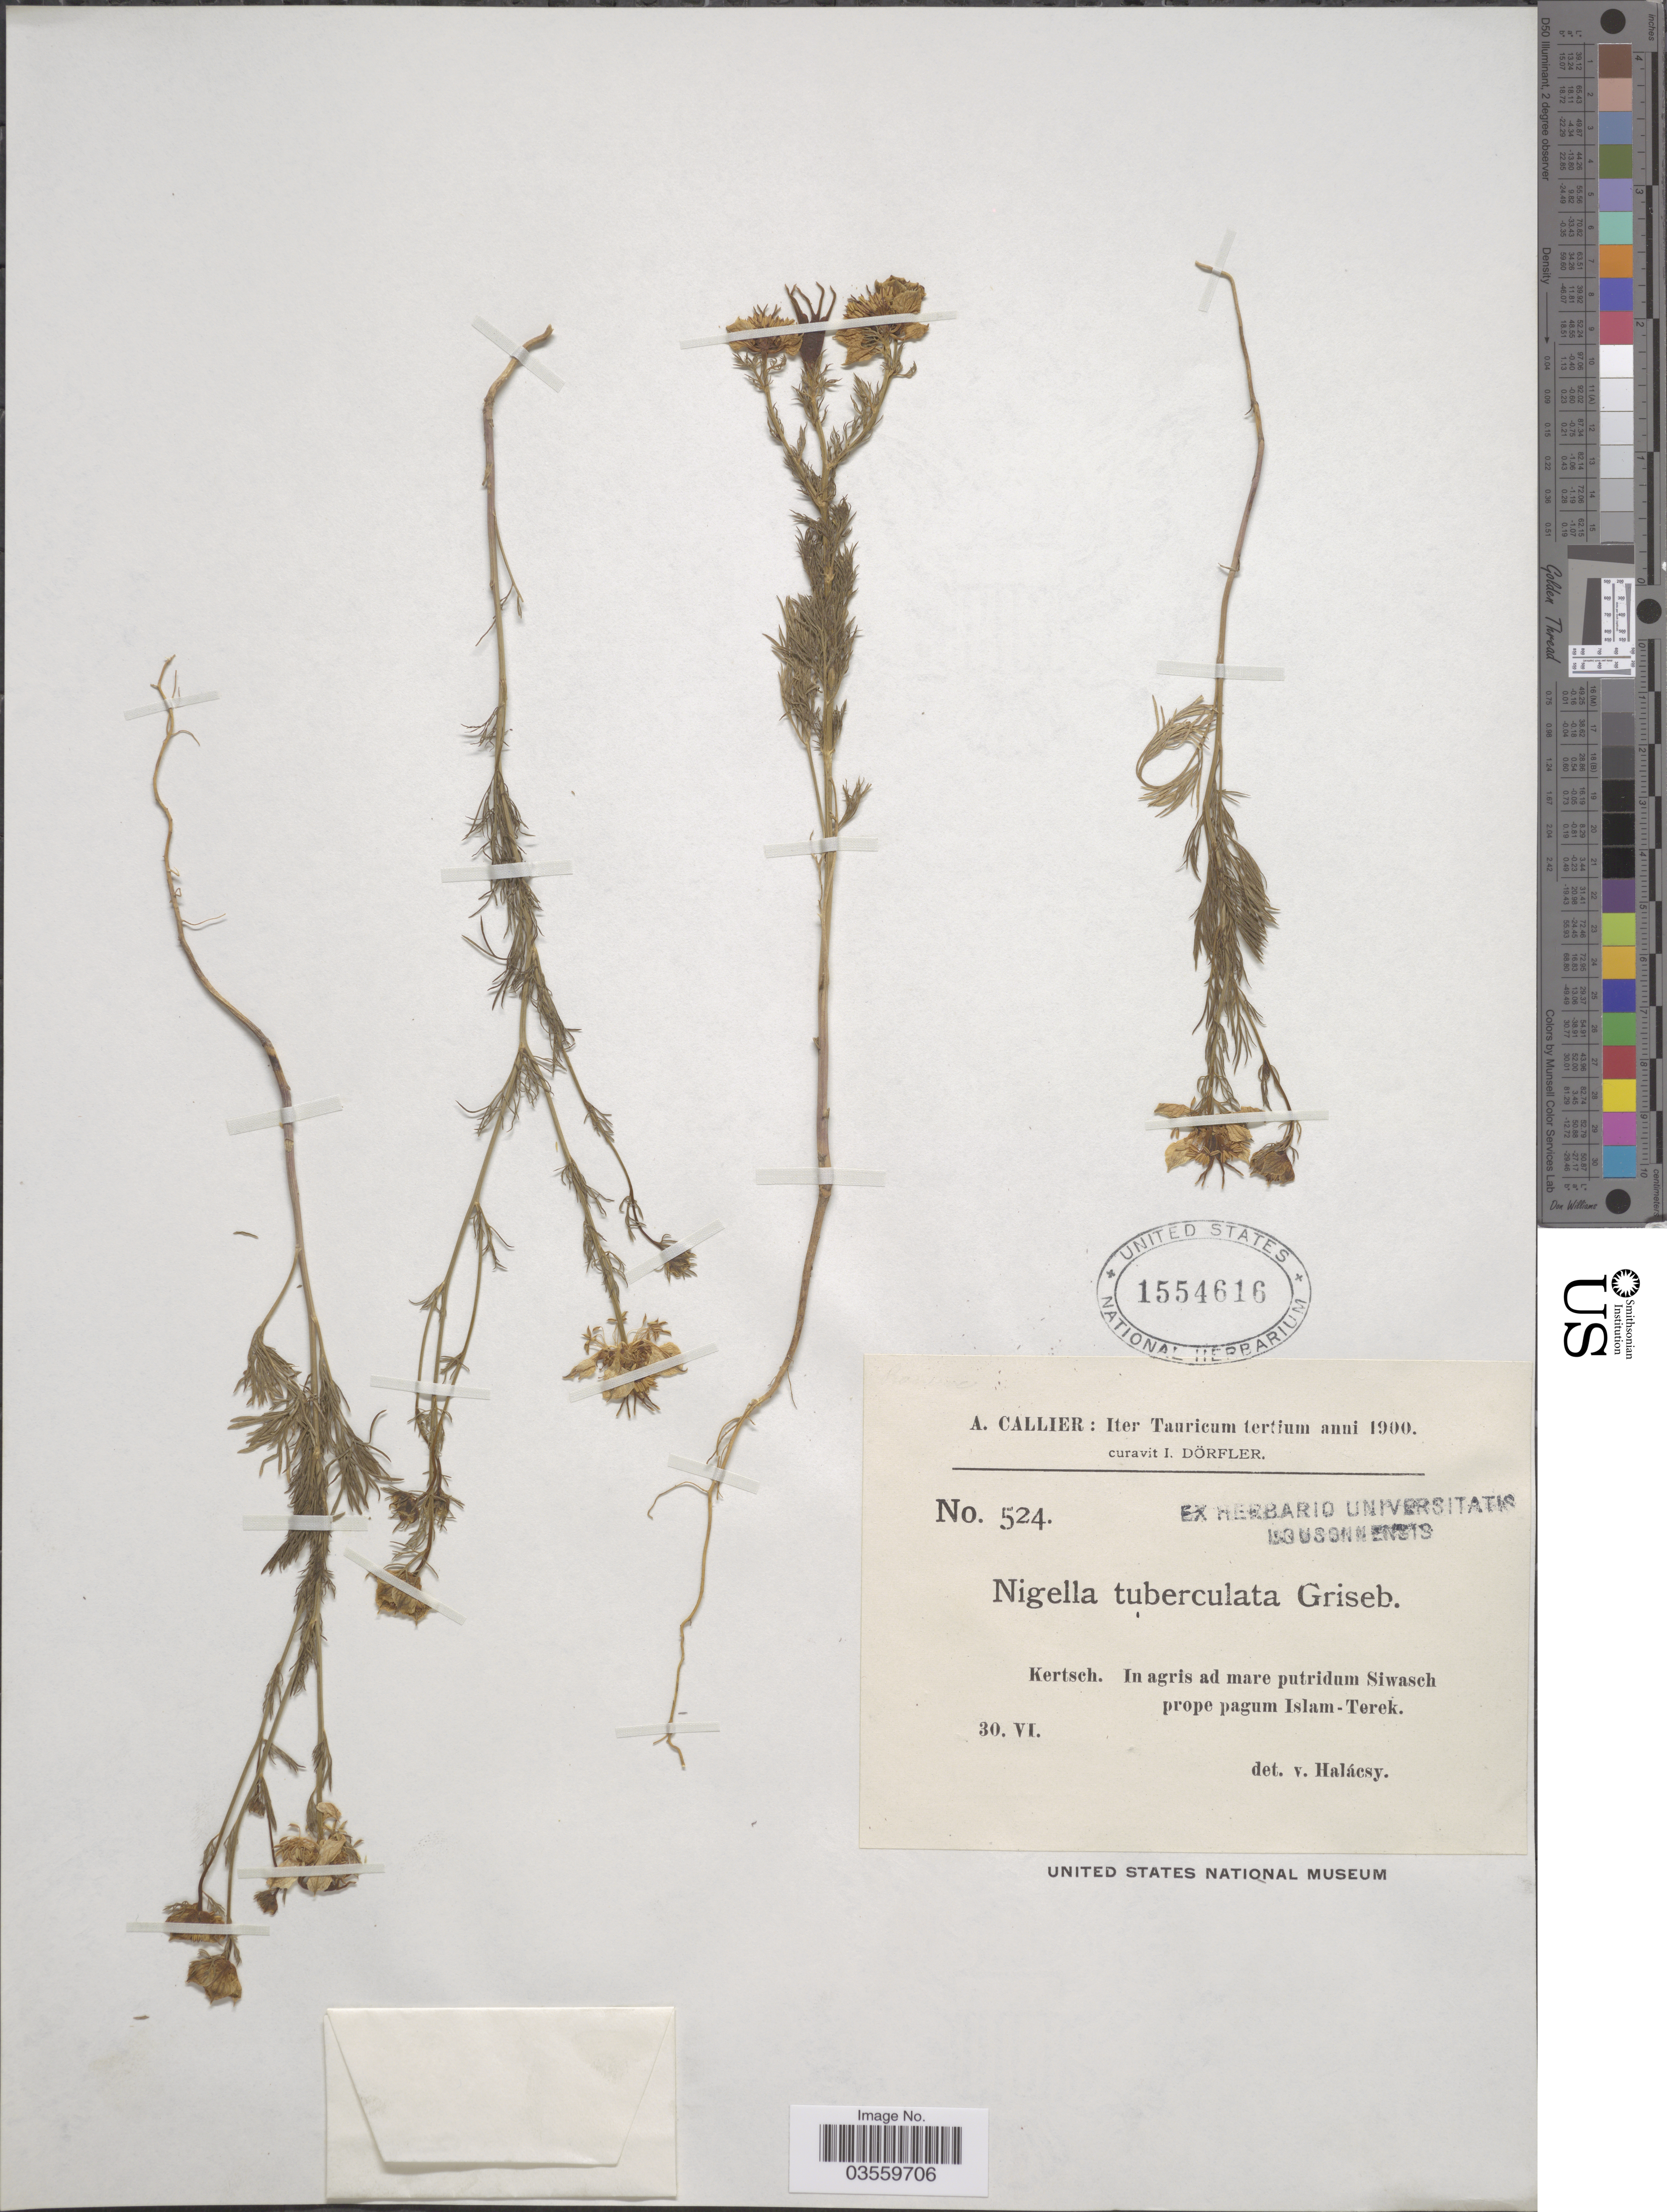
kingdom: Plantae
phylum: Tracheophyta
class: Magnoliopsida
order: Ranunculales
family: Ranunculaceae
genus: Nigella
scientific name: Nigella tuberculata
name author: Griseb.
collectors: A. Callier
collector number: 524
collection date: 1900-06-30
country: Ukraine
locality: Tauricum. Kertsch. In agris ad mare putridum Siwasch prope pagum Islam-Terek.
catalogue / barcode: US 1554616